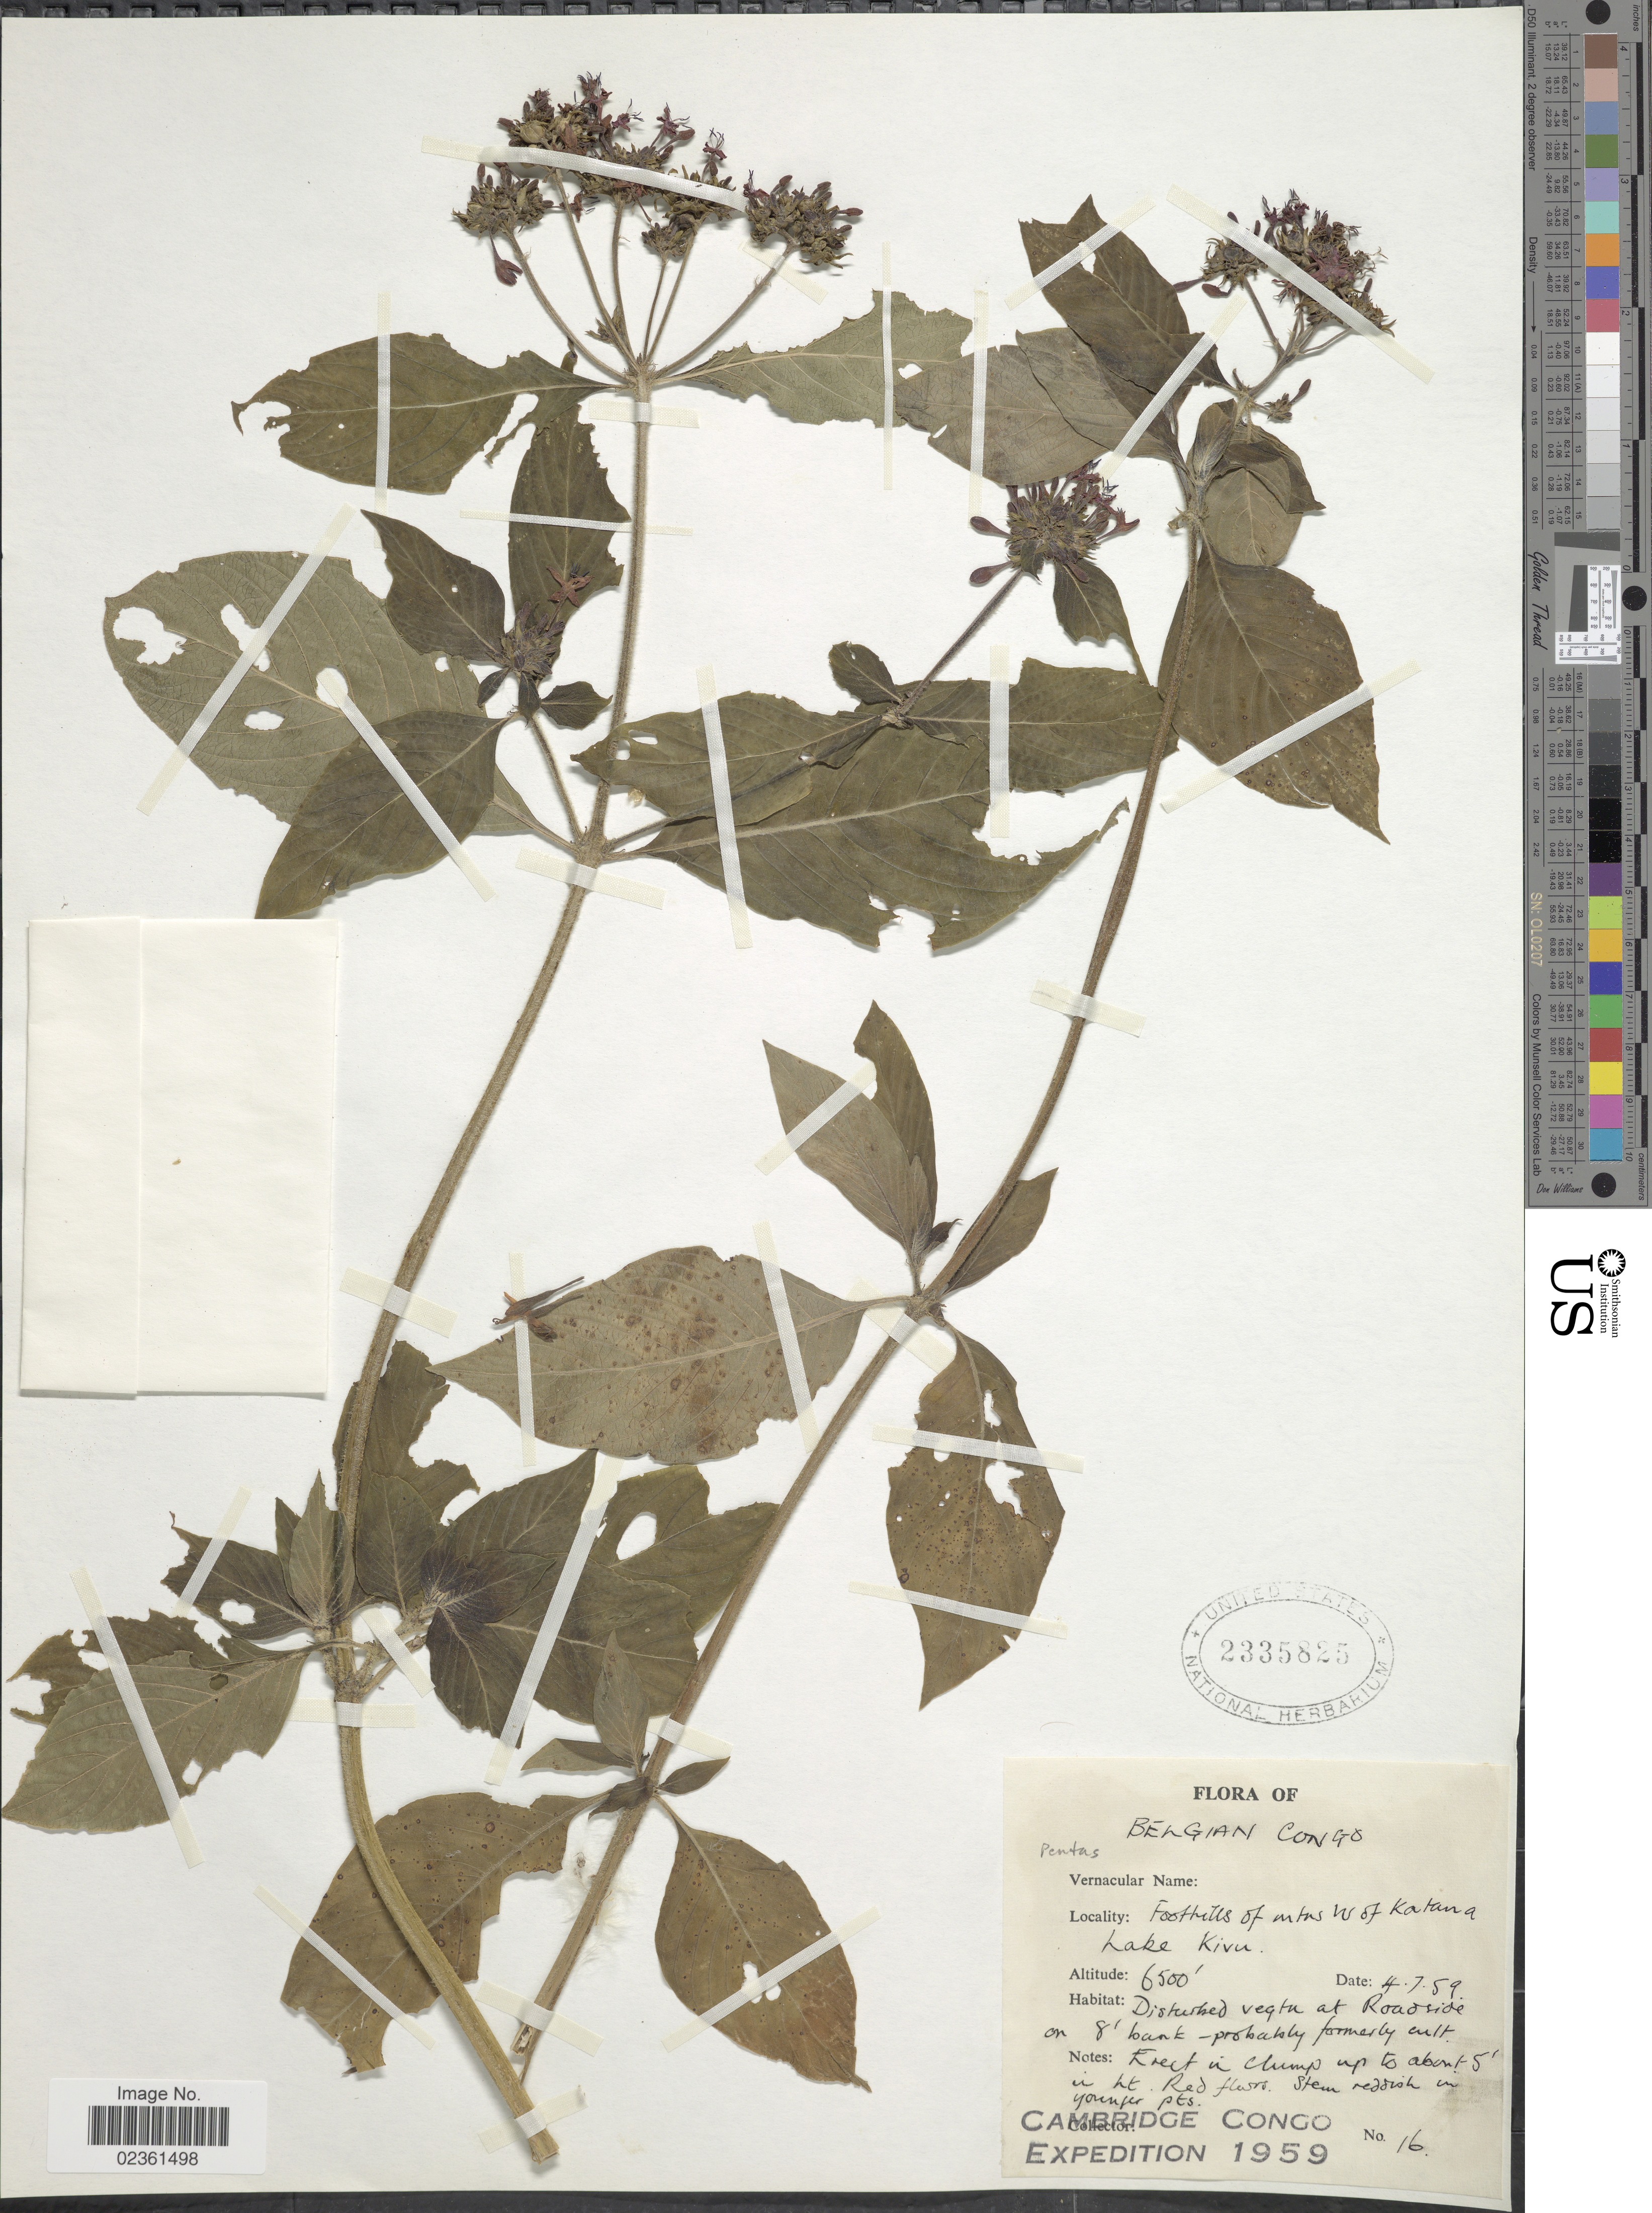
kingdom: Plantae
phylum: Tracheophyta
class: Magnoliopsida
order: Gentianales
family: Rubiaceae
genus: Pentas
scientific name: Pentas sp.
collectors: Cambridge Congo Expedition 1959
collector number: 16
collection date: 1959-07-04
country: Congo, Democratic Republic of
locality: Belgian Congo, Foothills of mtns W of Katana, Lake Kivu.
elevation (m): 1981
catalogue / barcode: US 2335825